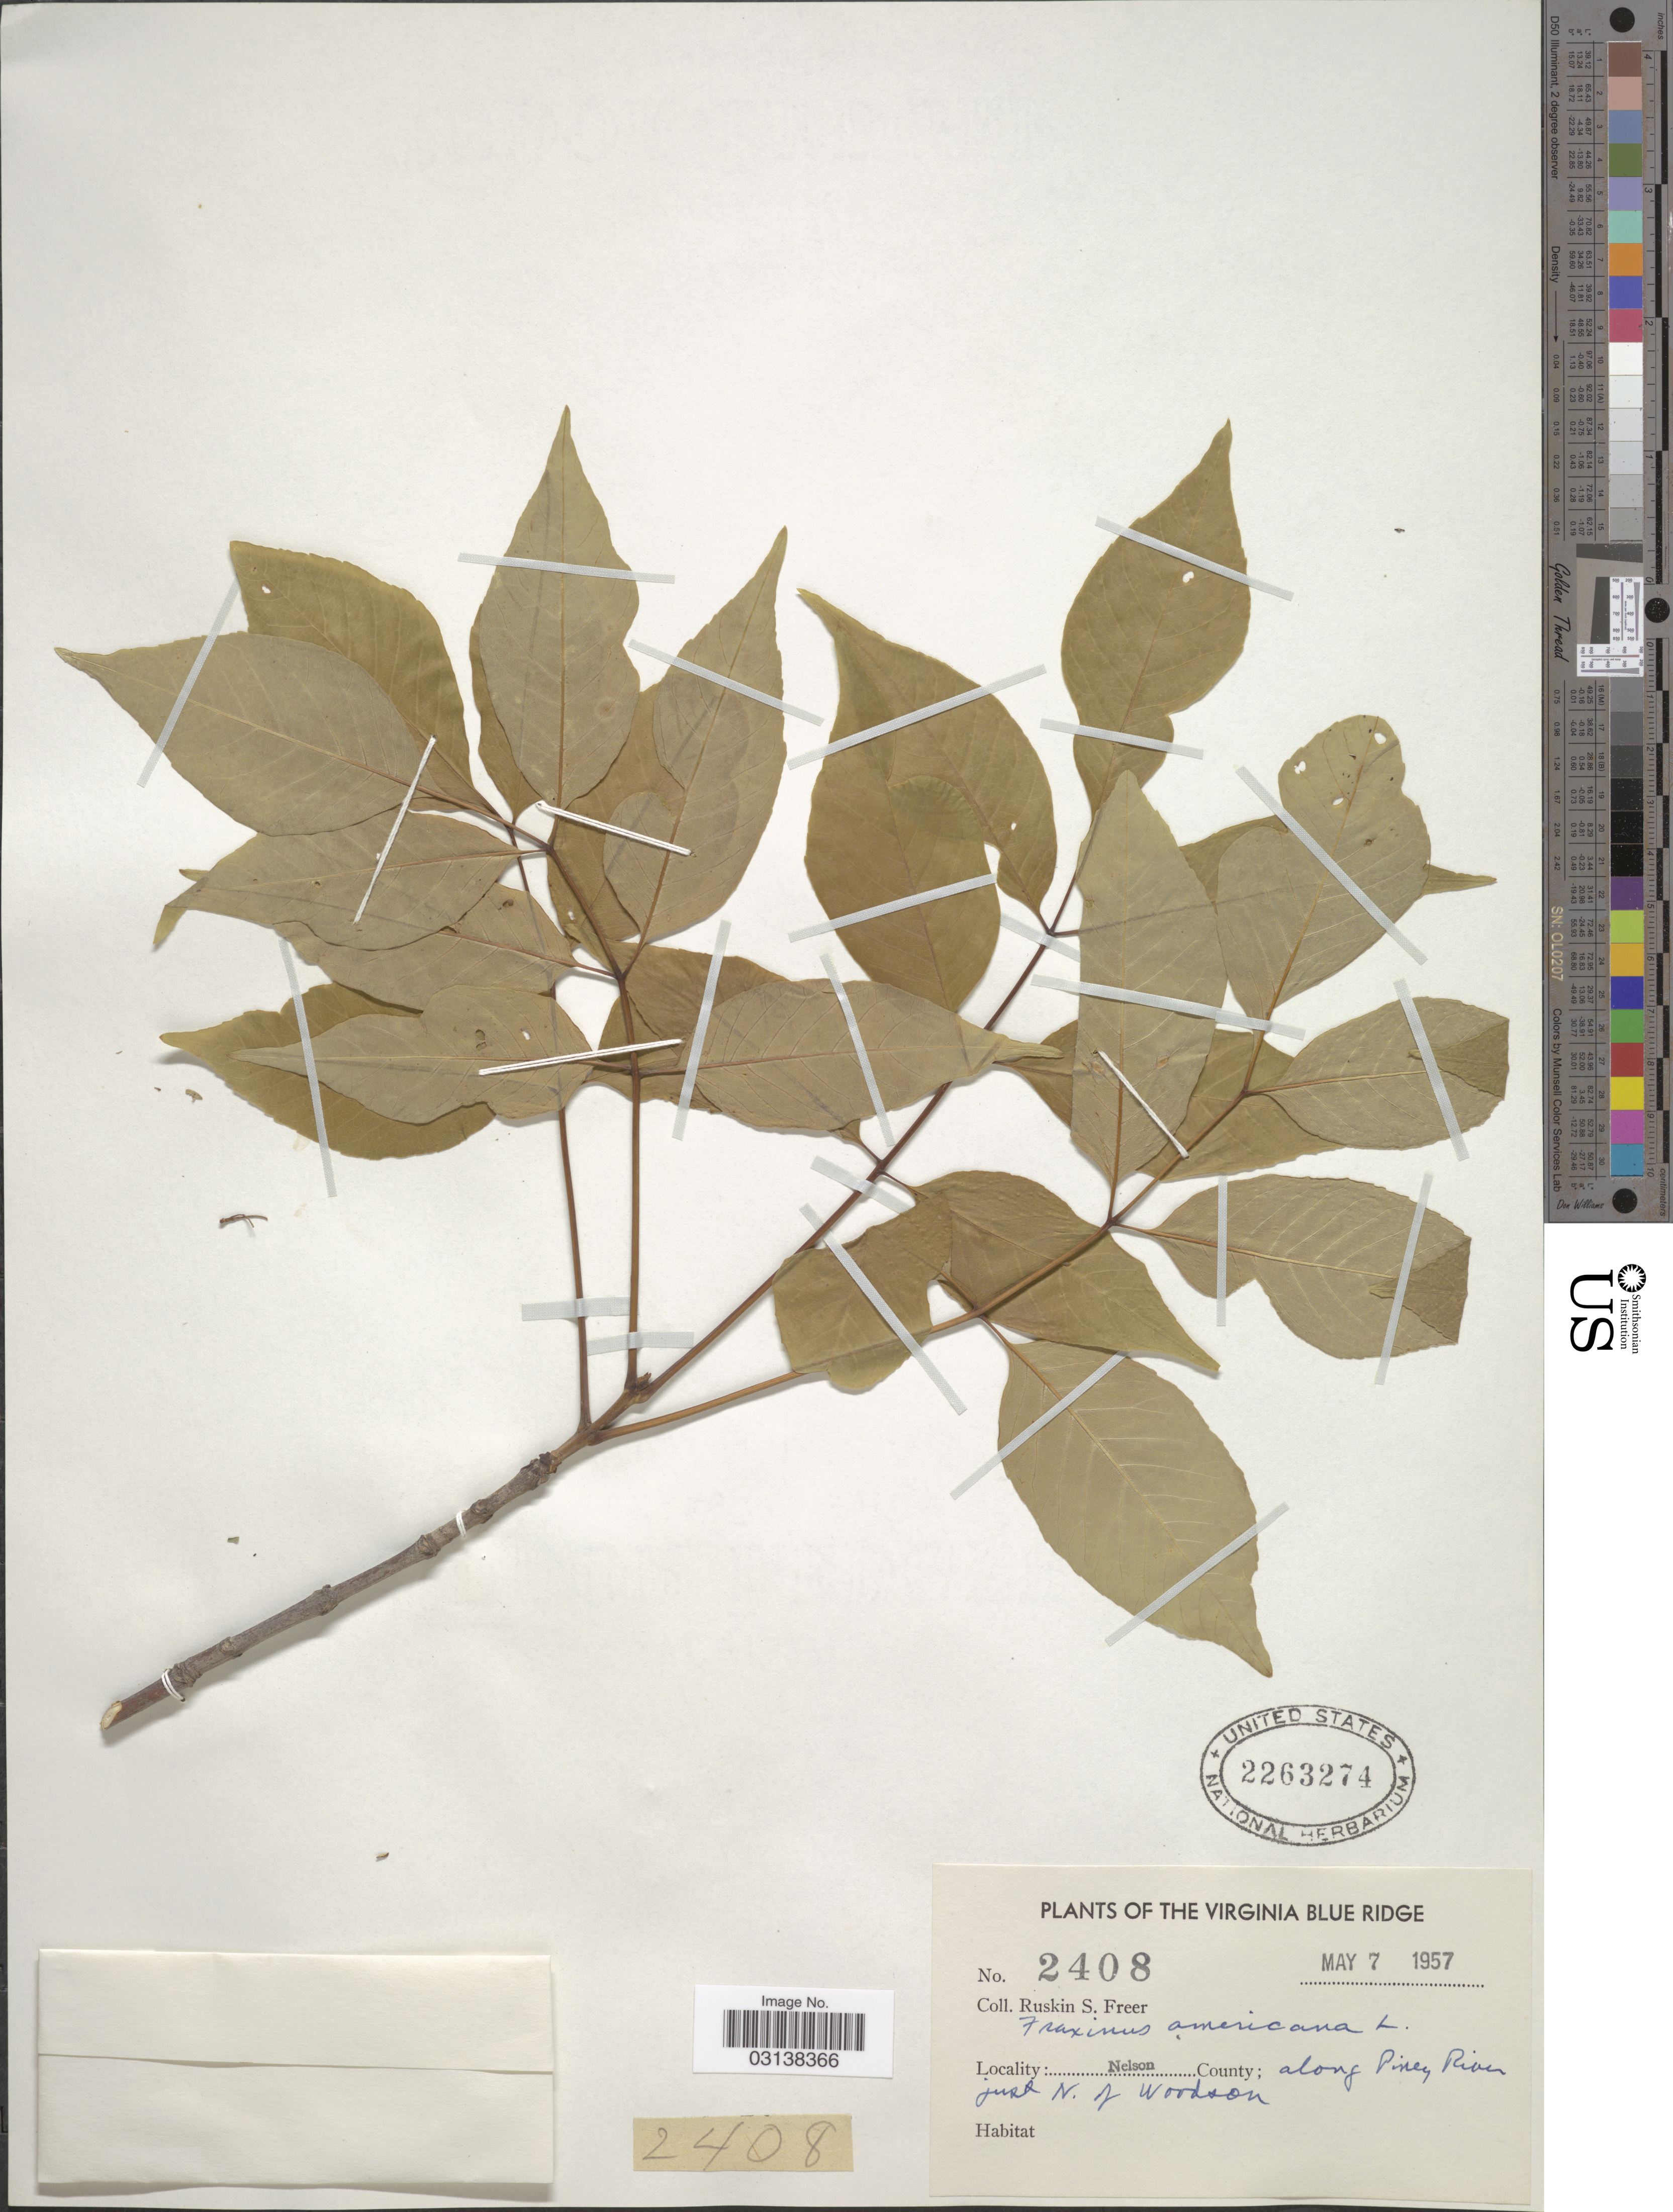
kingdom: Plantae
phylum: Tracheophyta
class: Magnoliopsida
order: Lamiales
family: Oleaceae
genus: Fraxinus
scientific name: Fraxinus americana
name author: L.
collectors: R. Freer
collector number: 2408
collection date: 1957-05-07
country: United States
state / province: Virginia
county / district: Nelson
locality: The Virginia Blue Ridge. Nelson County; along Piney River just N. of Woodson.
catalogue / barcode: US 2263274